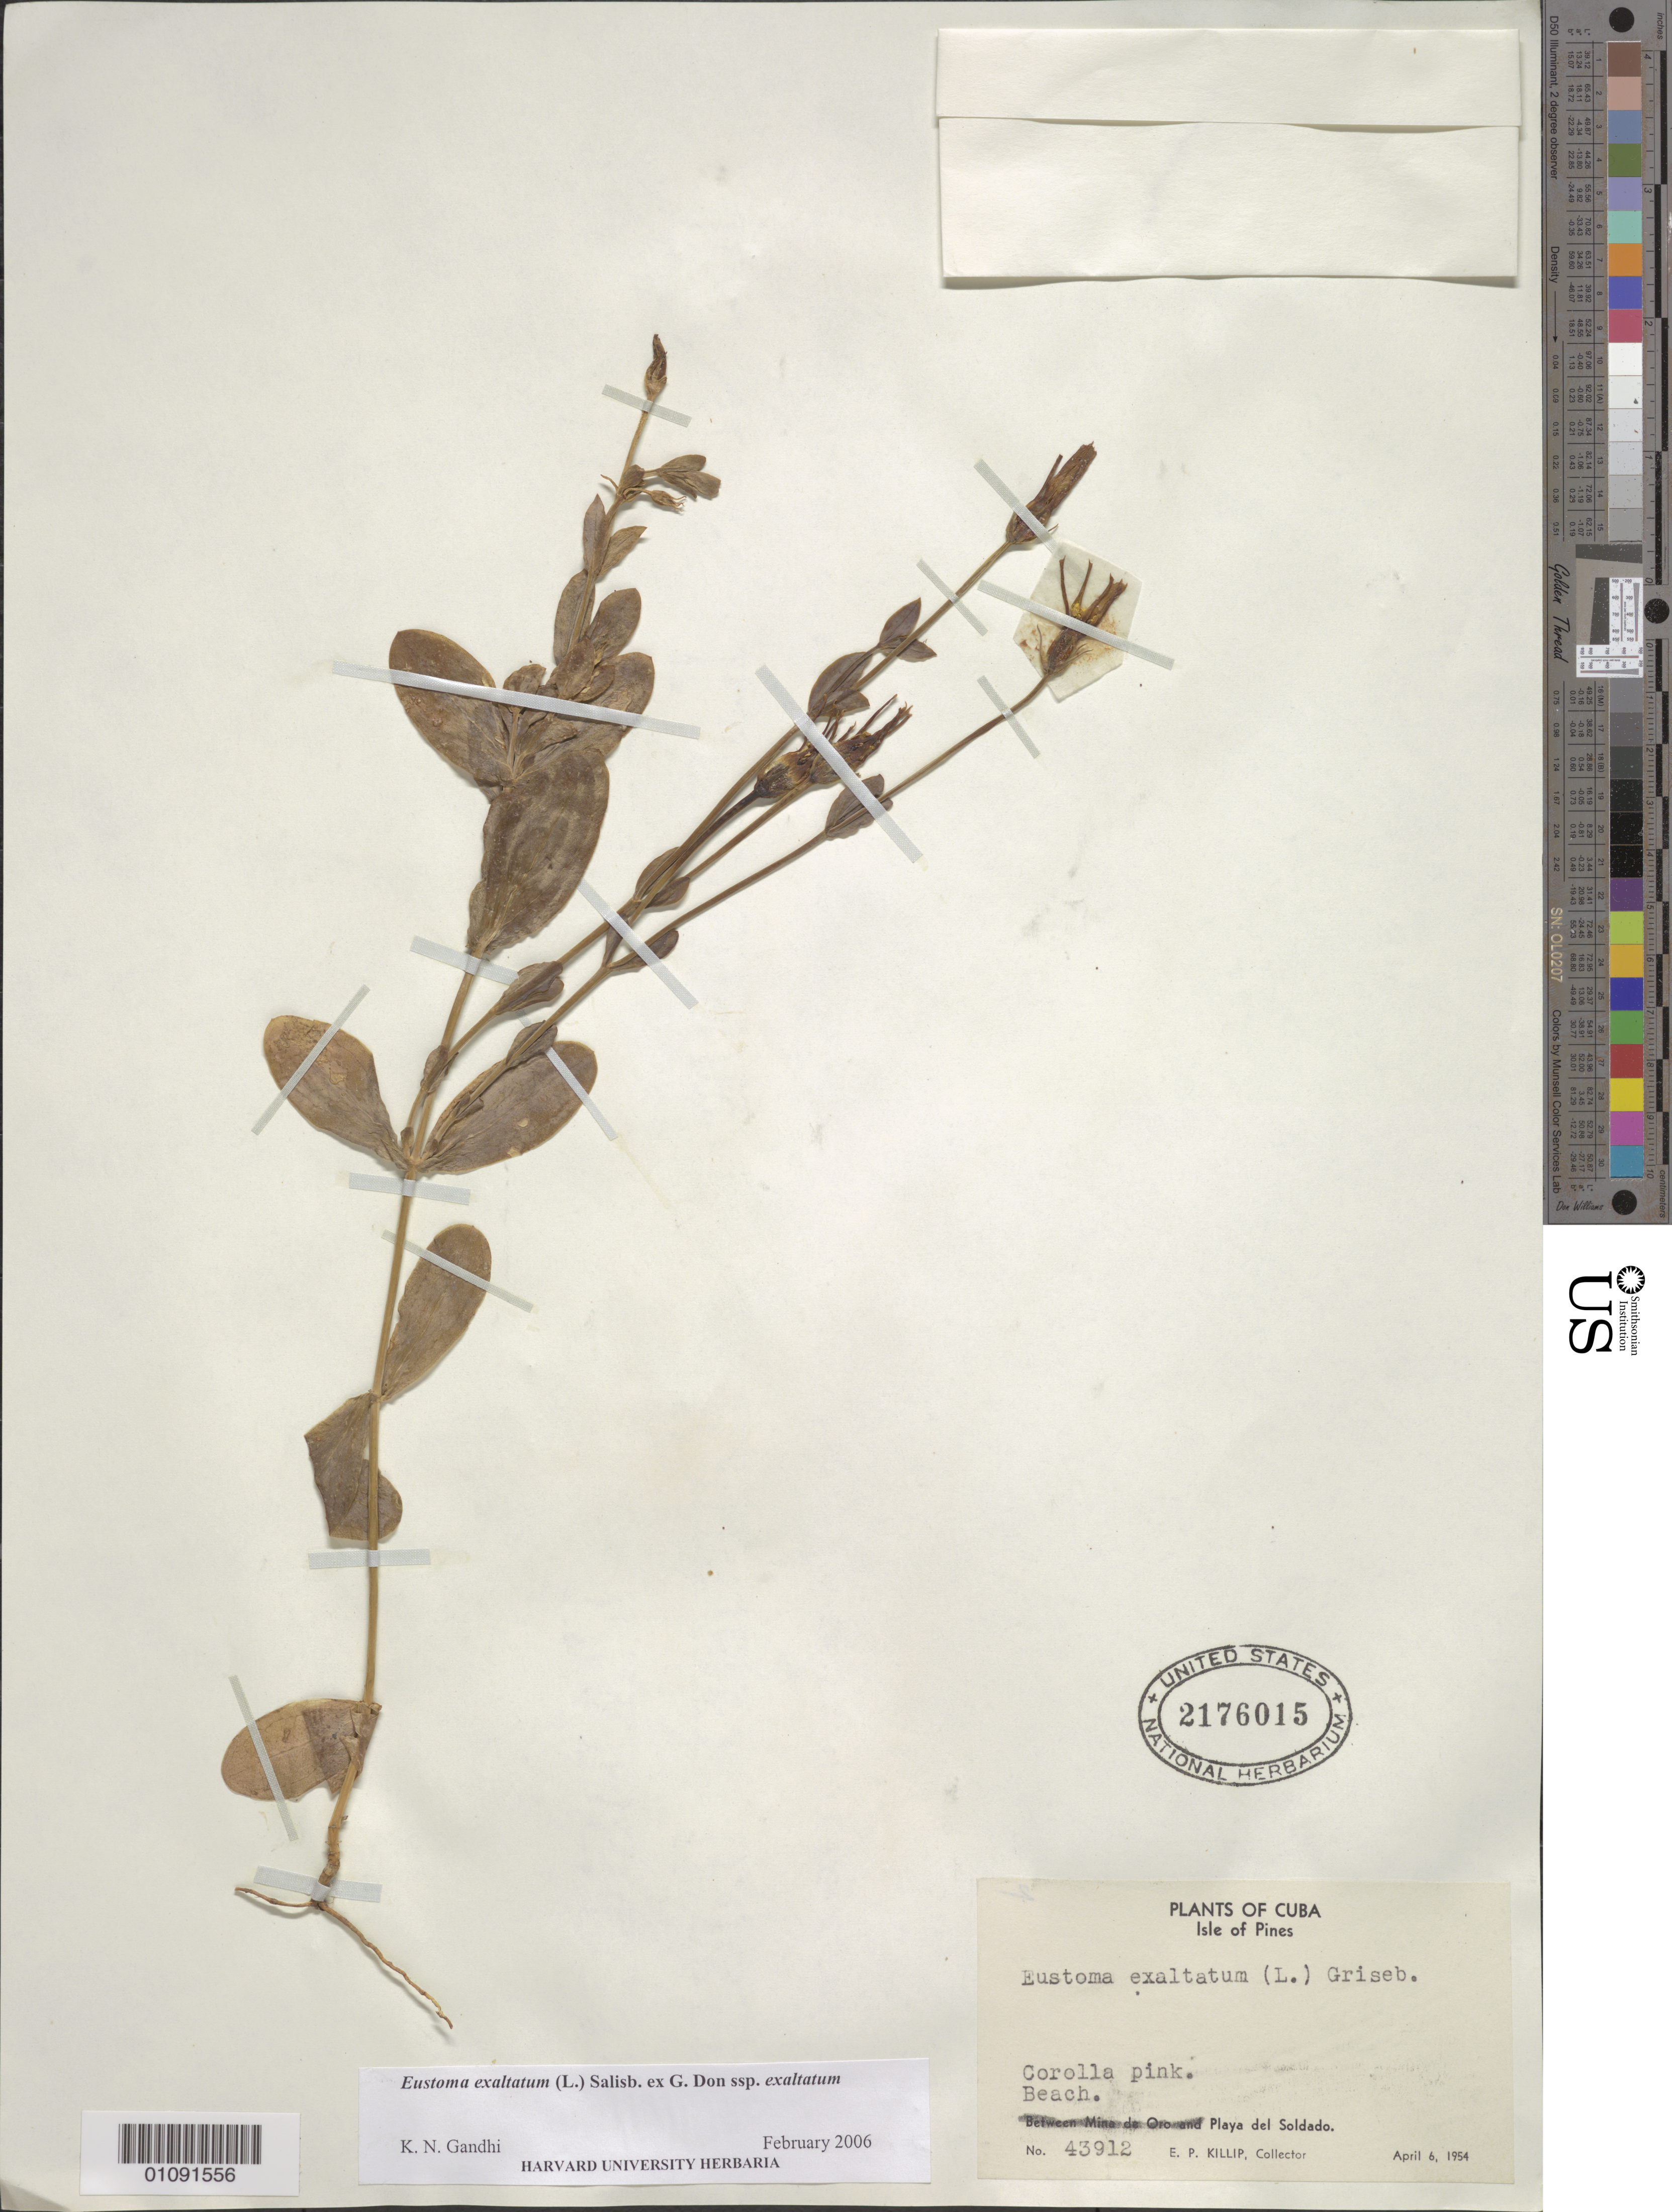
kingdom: Plantae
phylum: Tracheophyta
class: Magnoliopsida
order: Gentianales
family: Gentianaceae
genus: Eustoma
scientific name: Eustoma exaltatum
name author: (L.) Salisb. ex Don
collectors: E. P. Killip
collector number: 43912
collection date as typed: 06 Apr 1954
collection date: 1954-04-06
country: Cuba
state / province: Isla de La Juventud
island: Isla de la Juventud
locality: Isle of Pines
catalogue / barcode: US 2176015